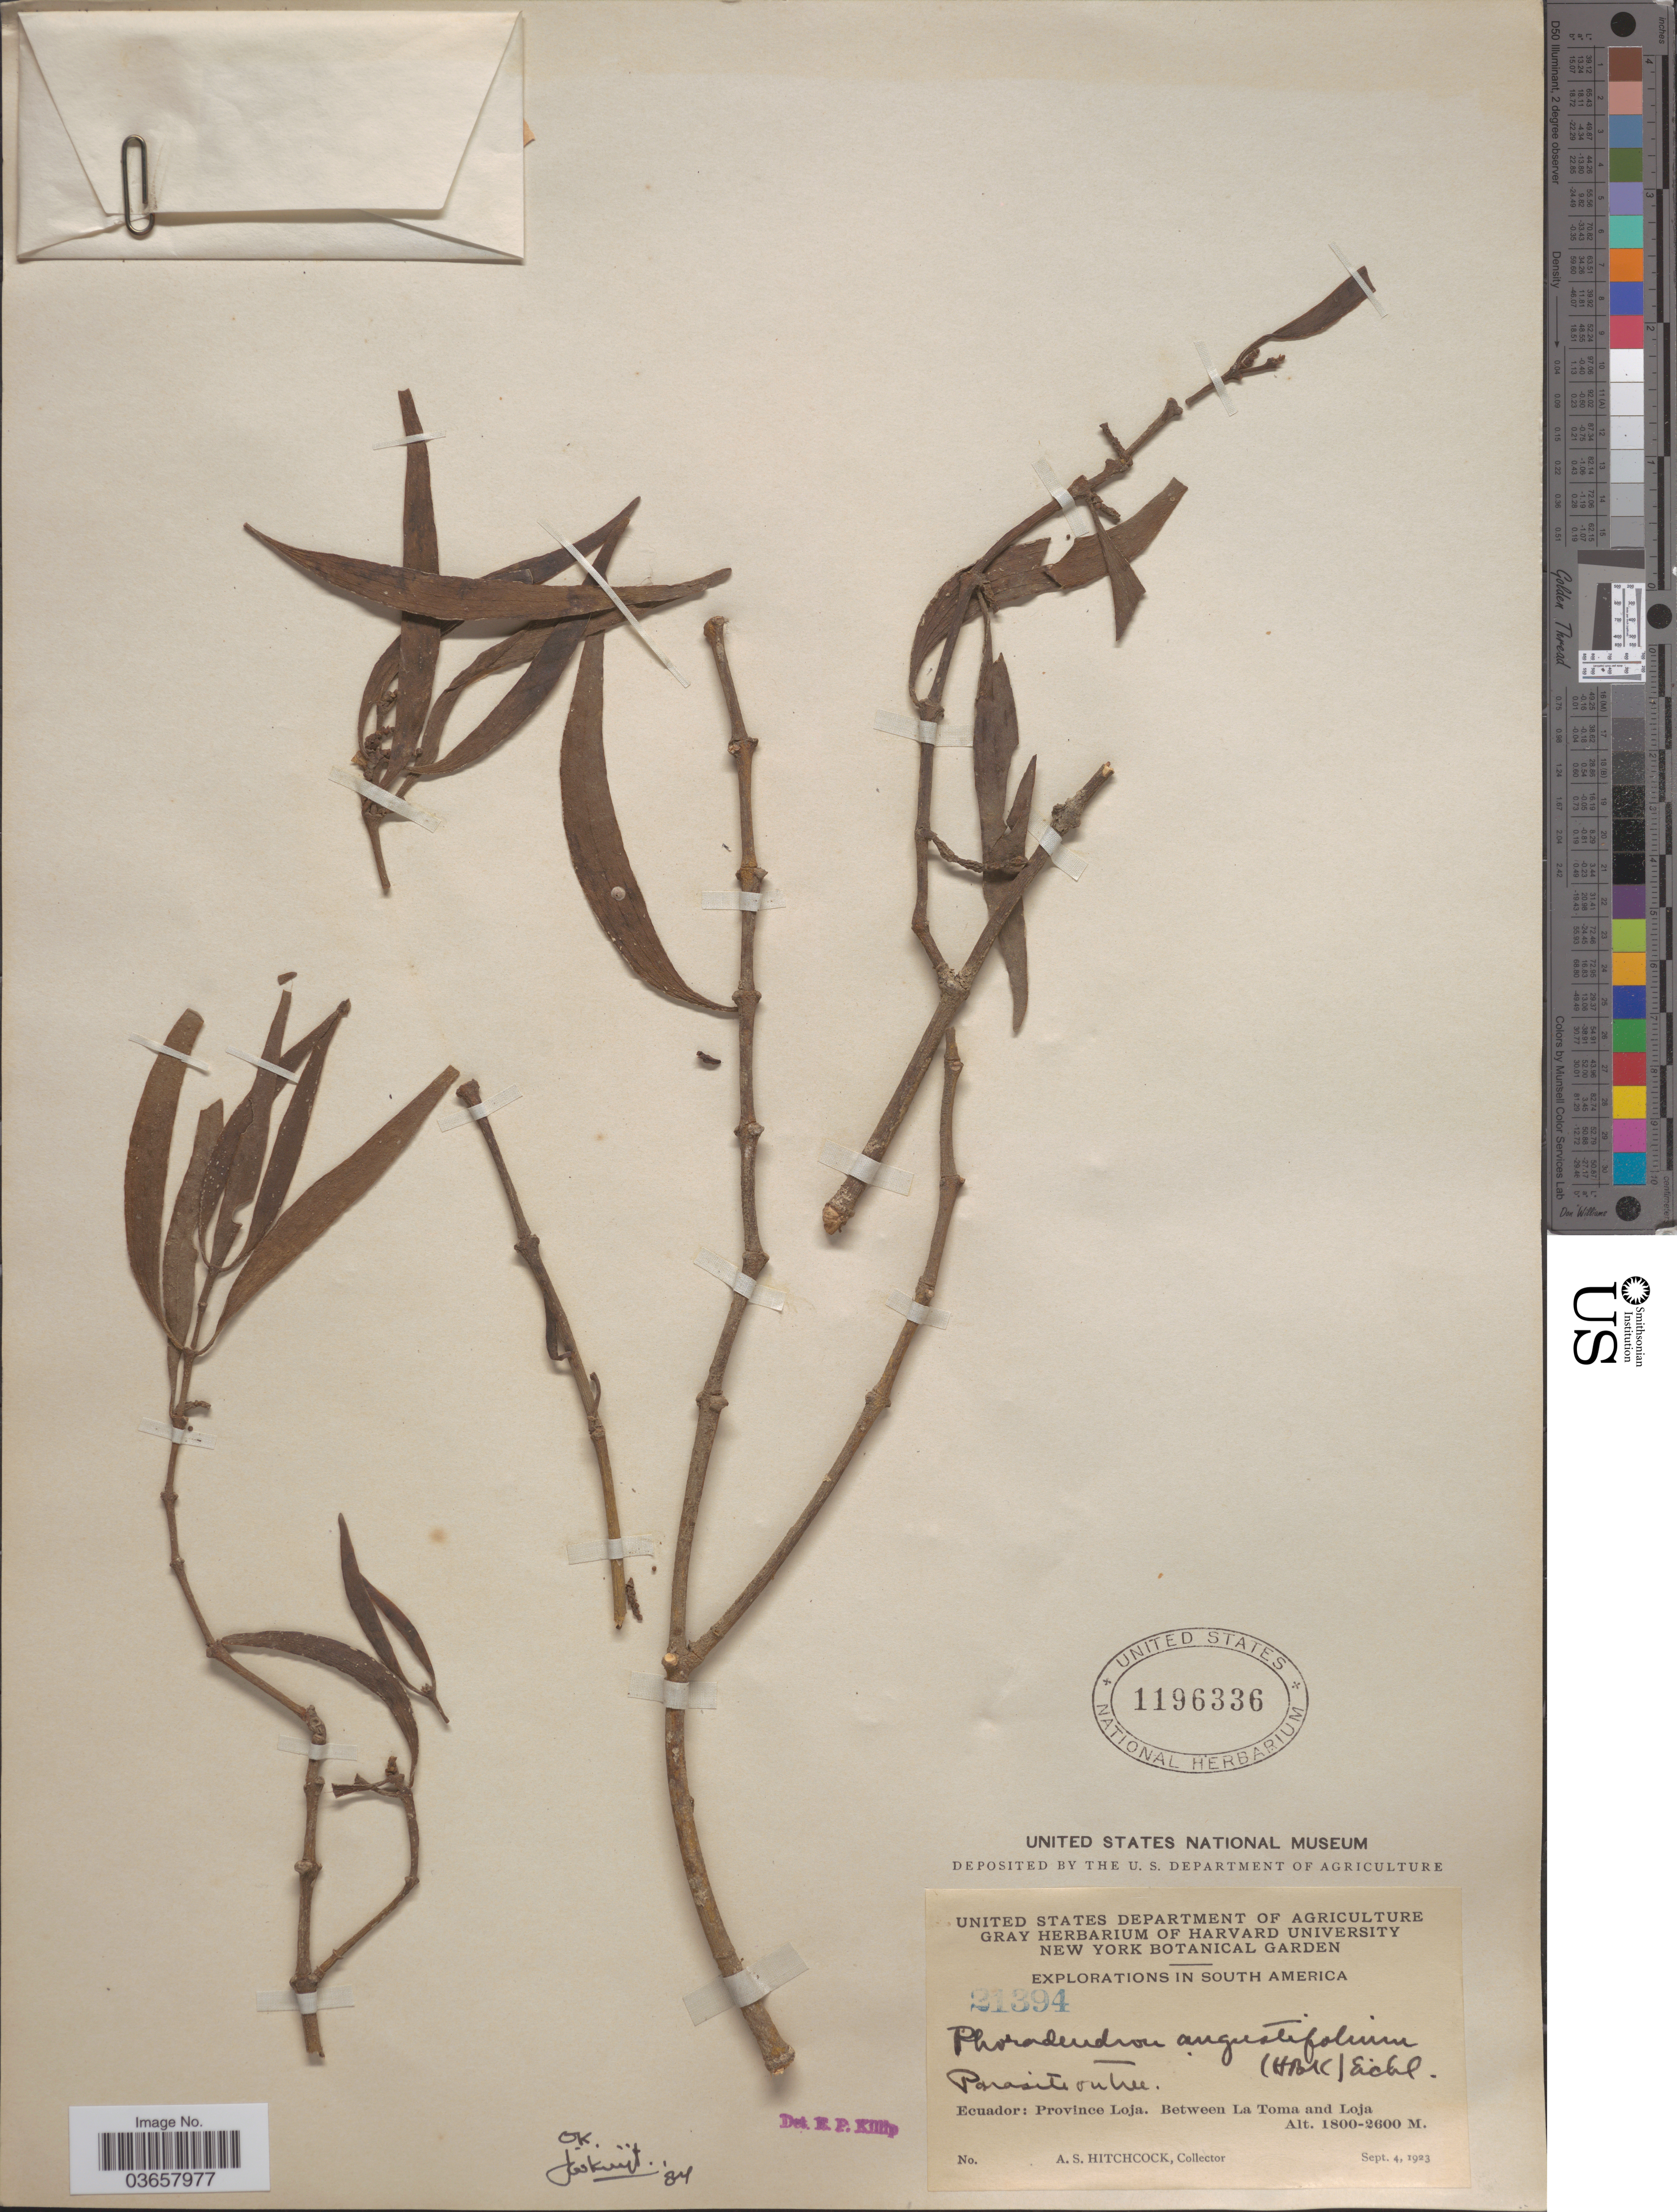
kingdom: Plantae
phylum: Tracheophyta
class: Magnoliopsida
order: Santalales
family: Viscaceae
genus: Phoradendron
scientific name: Phoradendron angustifolium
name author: (Kunth) Eichler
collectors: A. S. Hitchcock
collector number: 21394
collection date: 1923-09-04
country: Ecuador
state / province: Loja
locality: Between La Toma and Loja.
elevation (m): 1800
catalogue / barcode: US 1196336